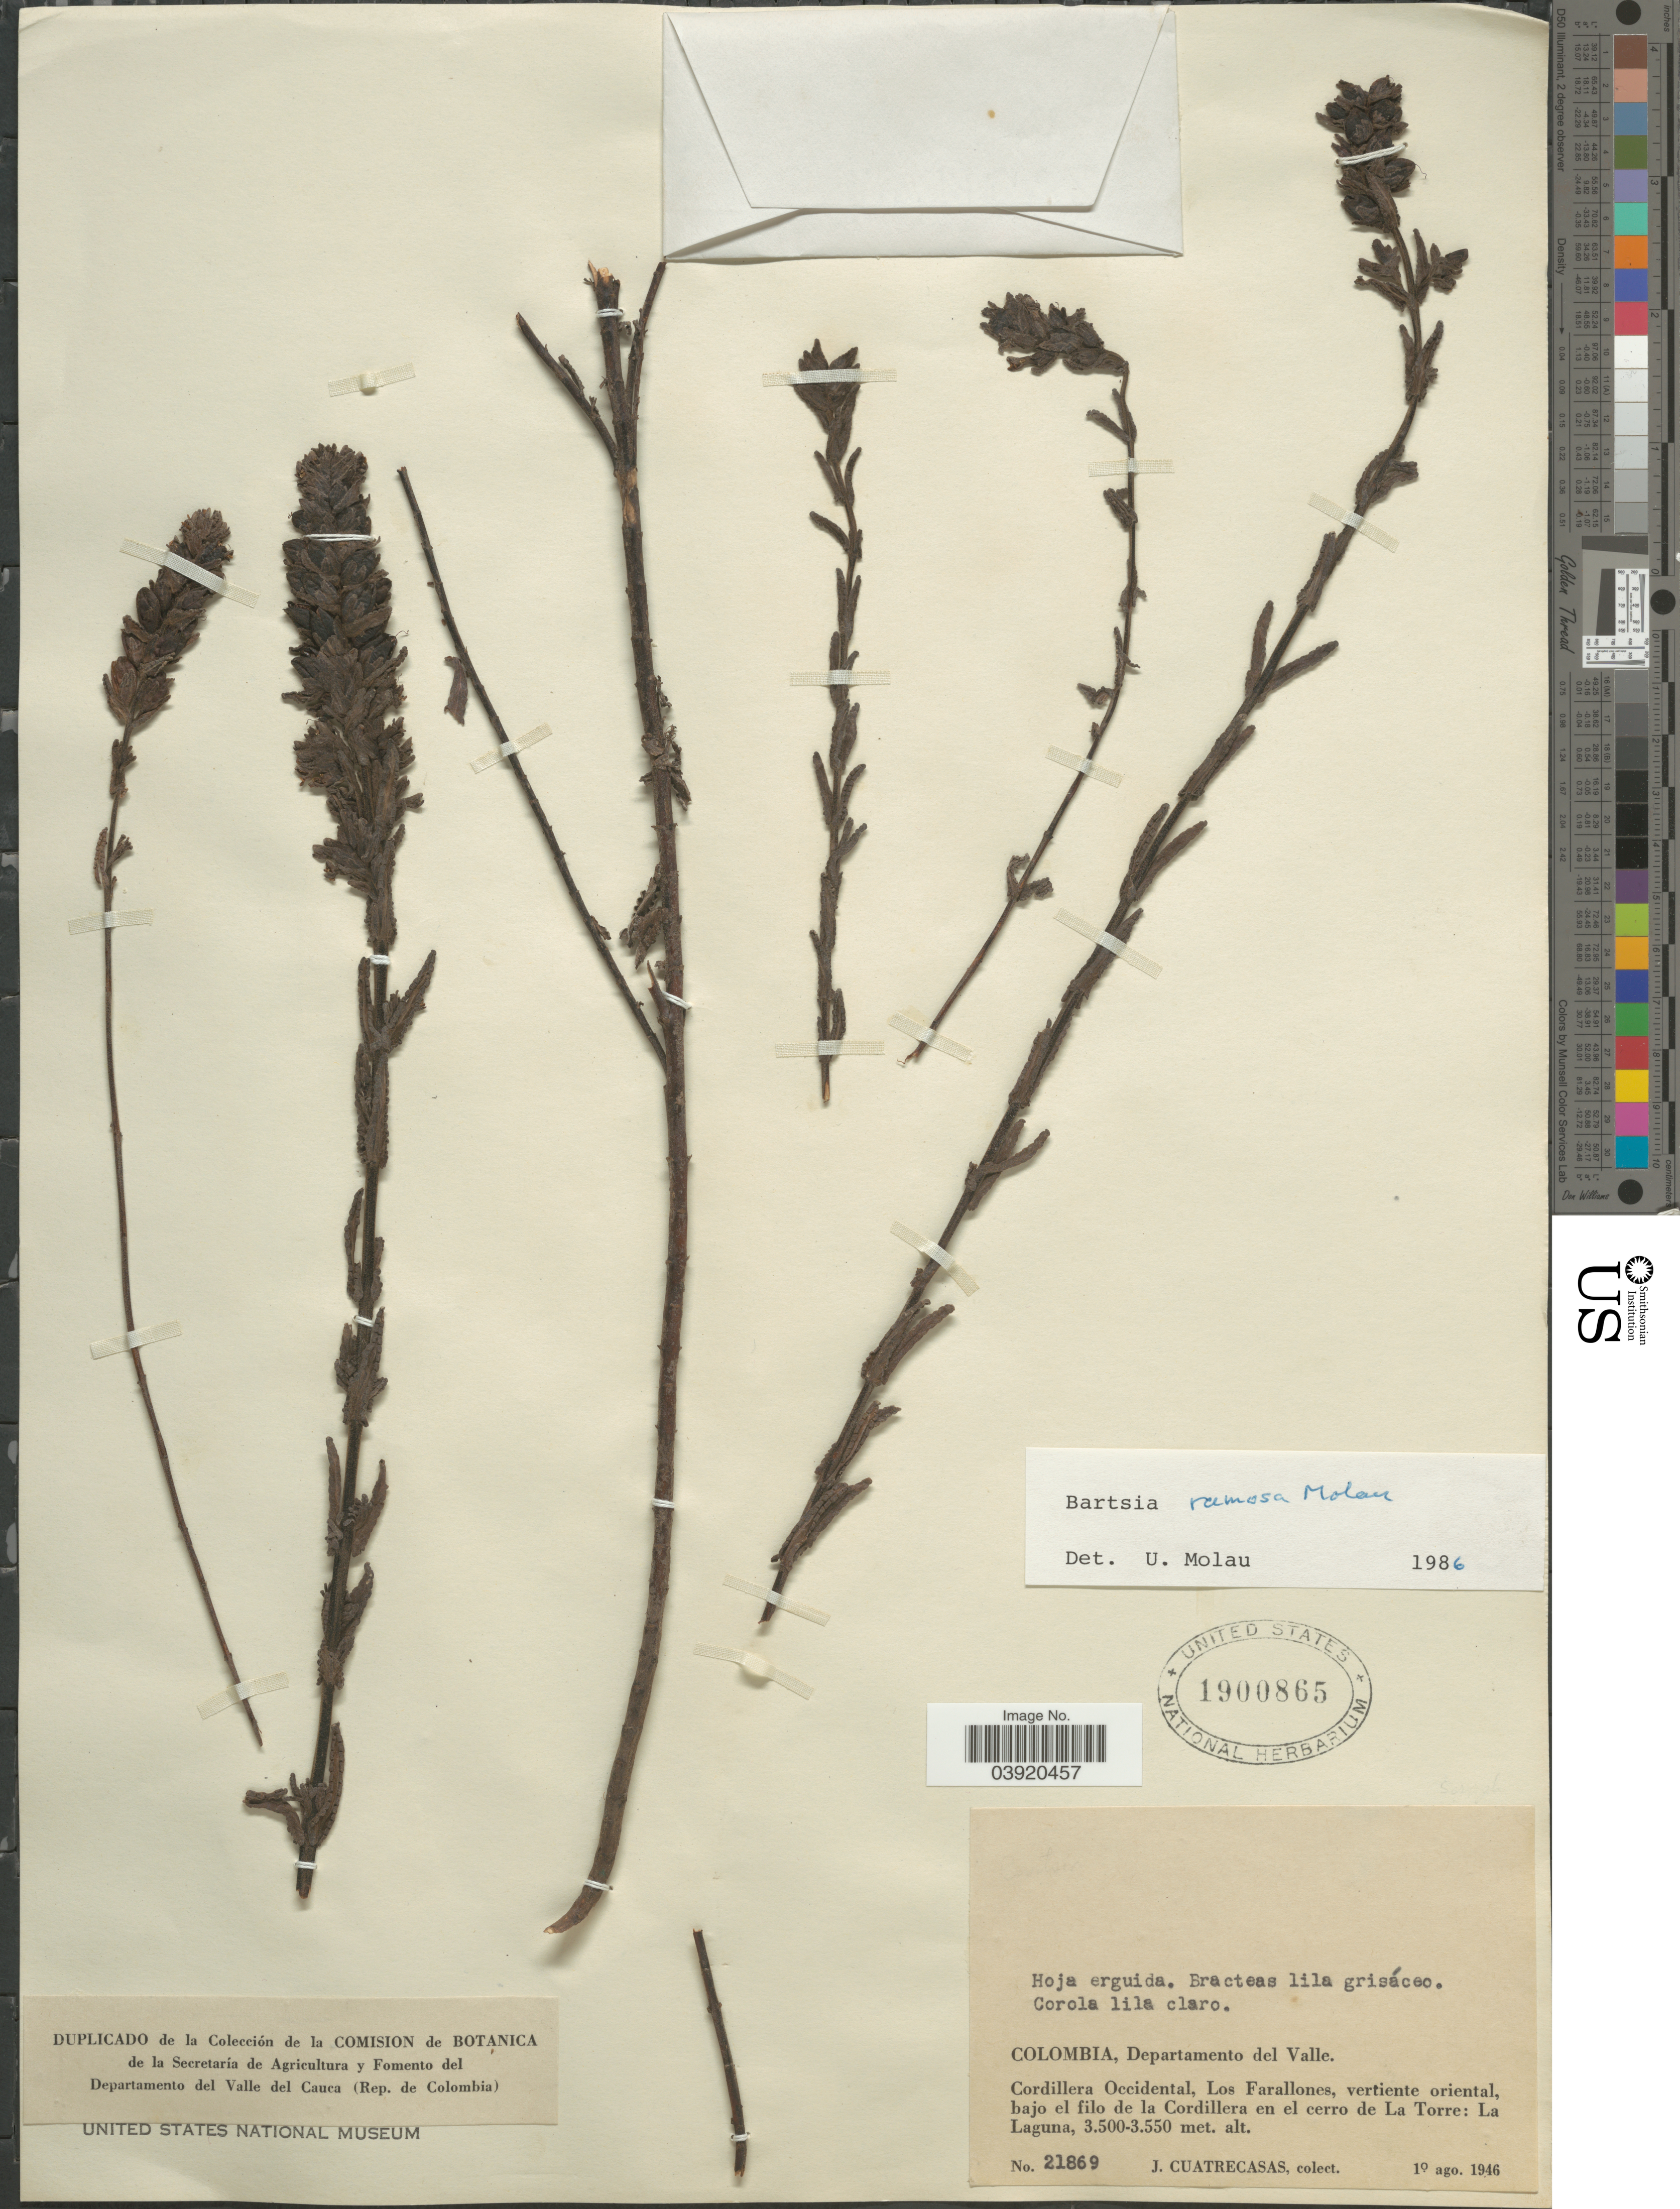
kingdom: Plantae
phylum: Tracheophyta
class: Magnoliopsida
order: Lamiales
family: Orobanchaceae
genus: Bartsia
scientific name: Bartsia ramosa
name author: Molau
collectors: J. Cuatrecasas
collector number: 21869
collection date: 1946-08-10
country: Colombia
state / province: Valle del Cauca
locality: Departamento del Valle. Cordillera Occidental, Los Farallones, vertiente oriental, bajo el filo de la Cordillera en el cerro de La Torre: La Laguna.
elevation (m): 3500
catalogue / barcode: US 1900865